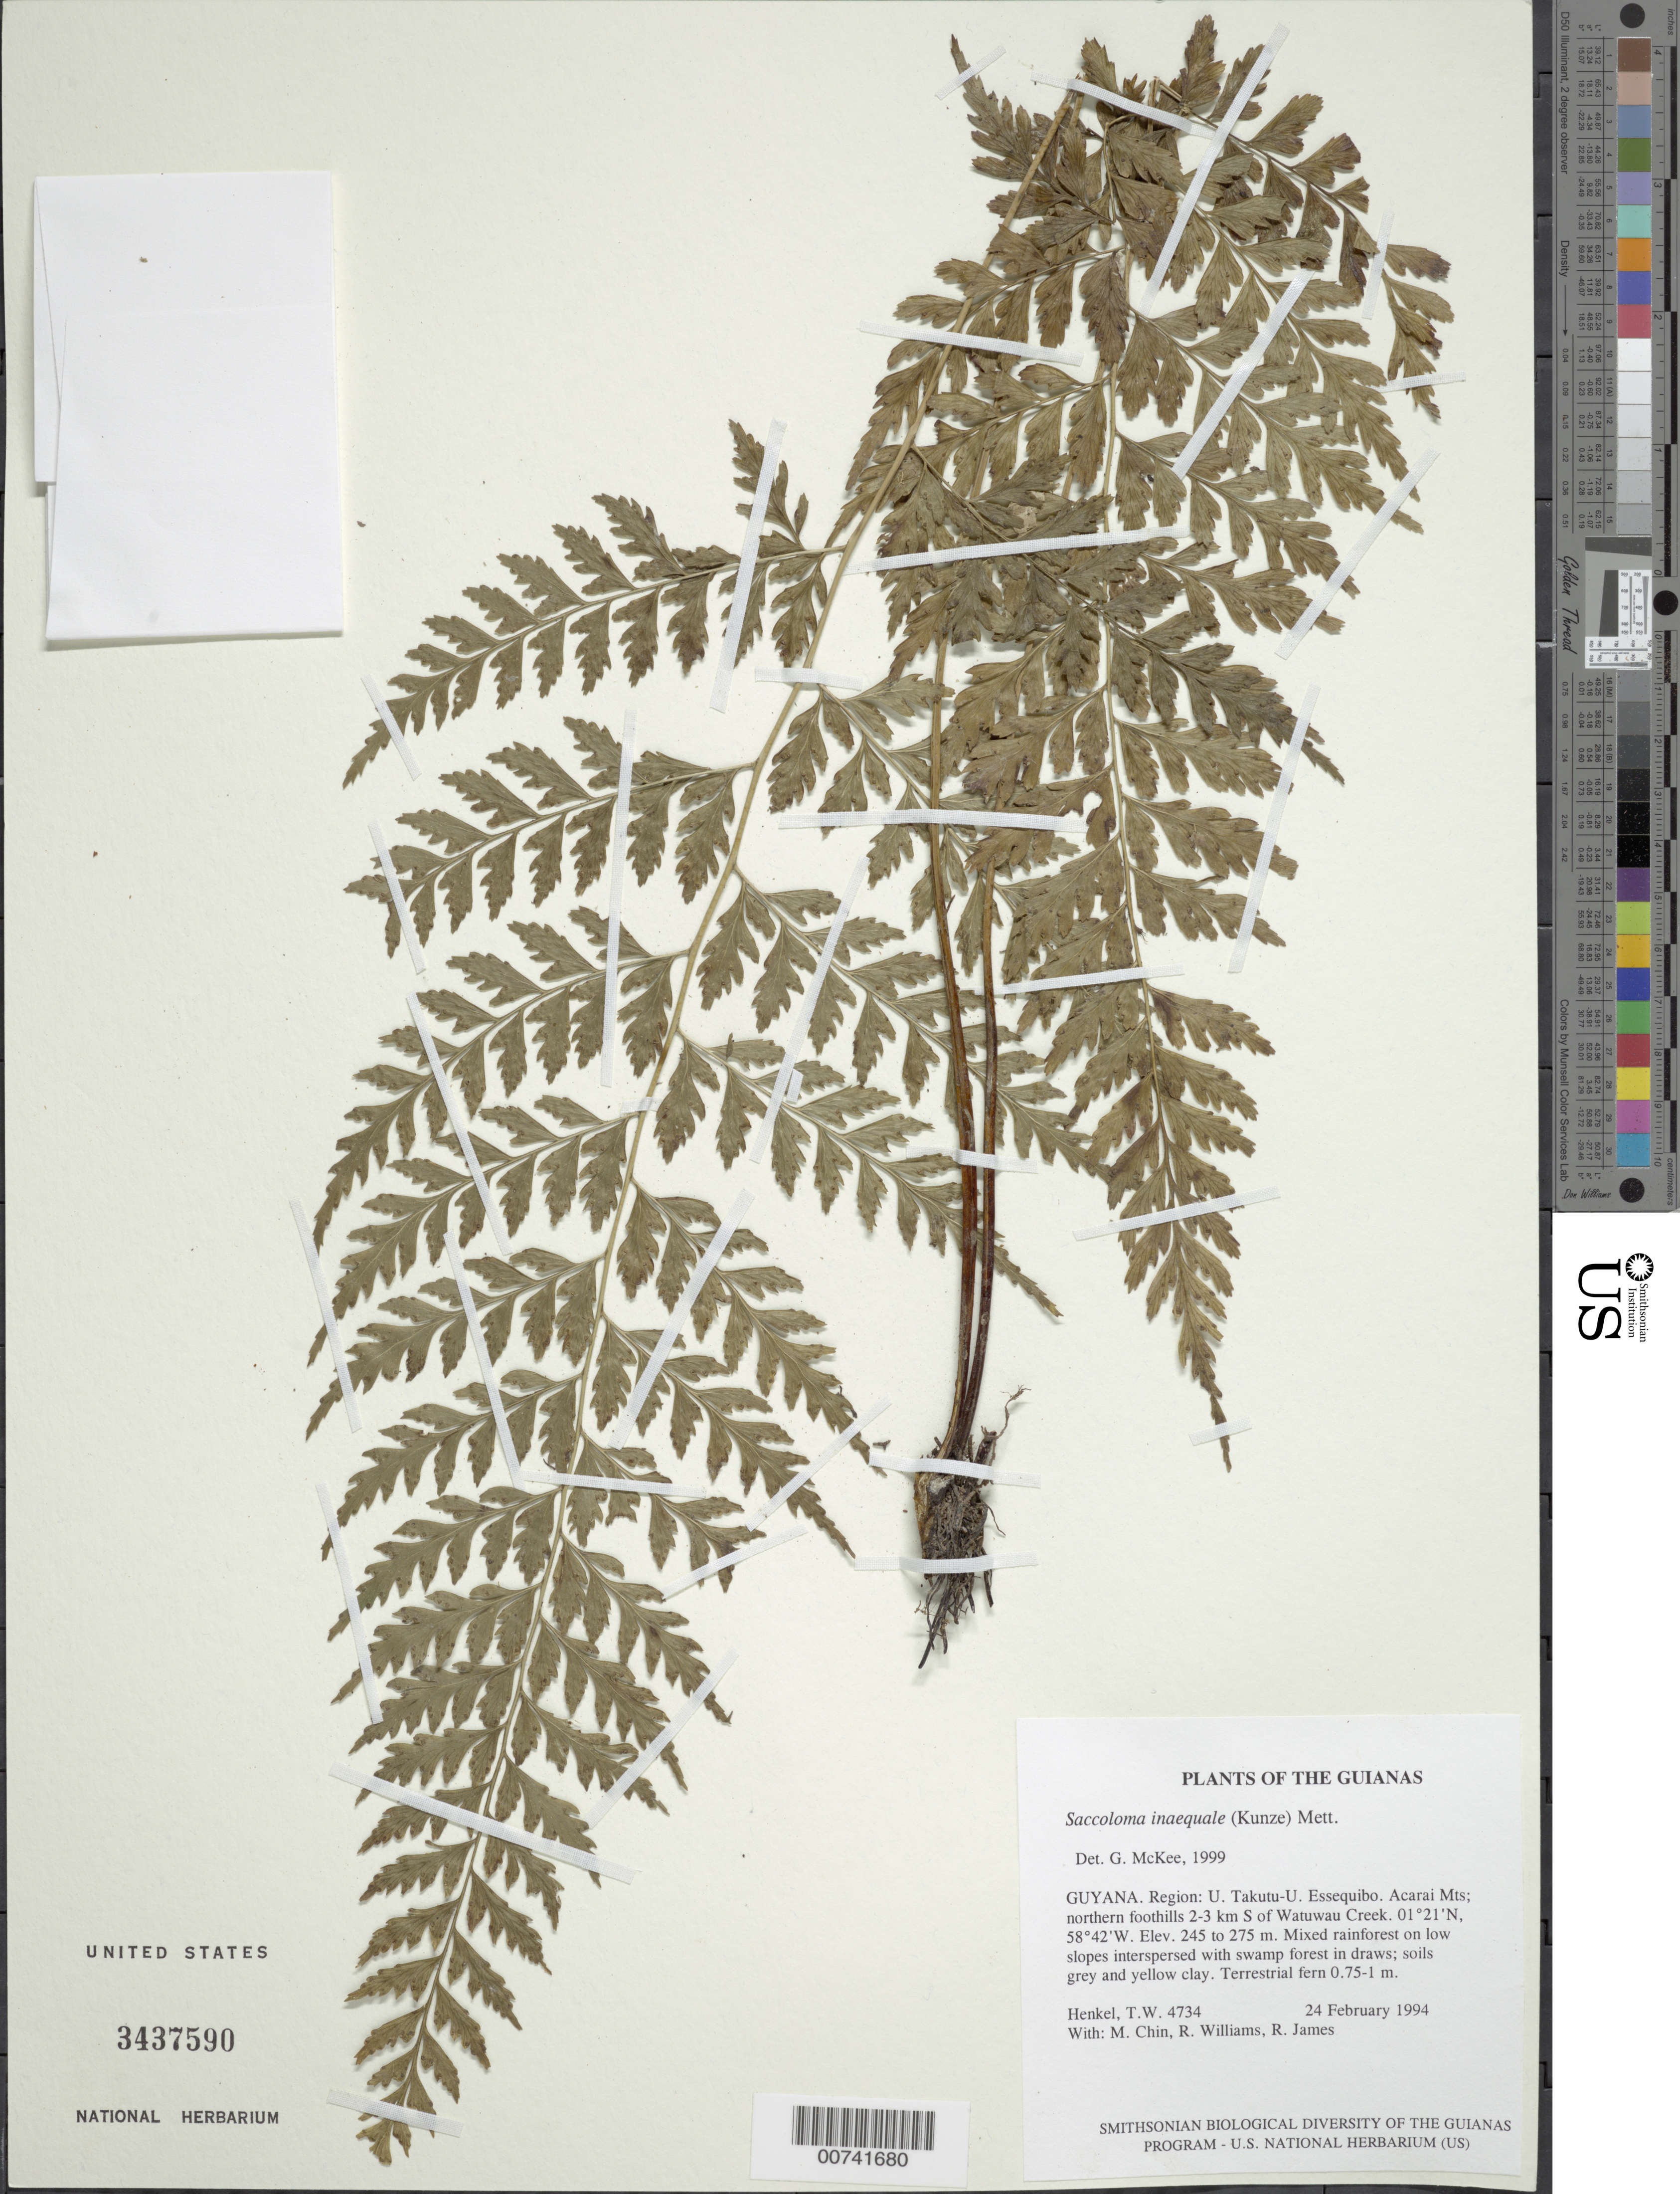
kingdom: Plantae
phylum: Tracheophyta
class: Polypodiopsida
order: Polypodiales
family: Saccolomataceae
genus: Saccoloma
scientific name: Saccoloma inaequale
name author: (Kunze) Mett.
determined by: McKee, G. S., (US), NMNH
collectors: T. Henkel, M. Chin, R. Williams & R. James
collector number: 4734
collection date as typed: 24 February 1994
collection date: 1994-02-24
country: Guyana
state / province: U. Takutu-U. Essequibo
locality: Acarai Mts; northern foothills 2-3 km S of Watuwau Creek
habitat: Mixed rainforest on low slopes interspersed with swamp forest in draws; soils grey and yellow clay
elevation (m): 245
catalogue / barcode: US 3437590